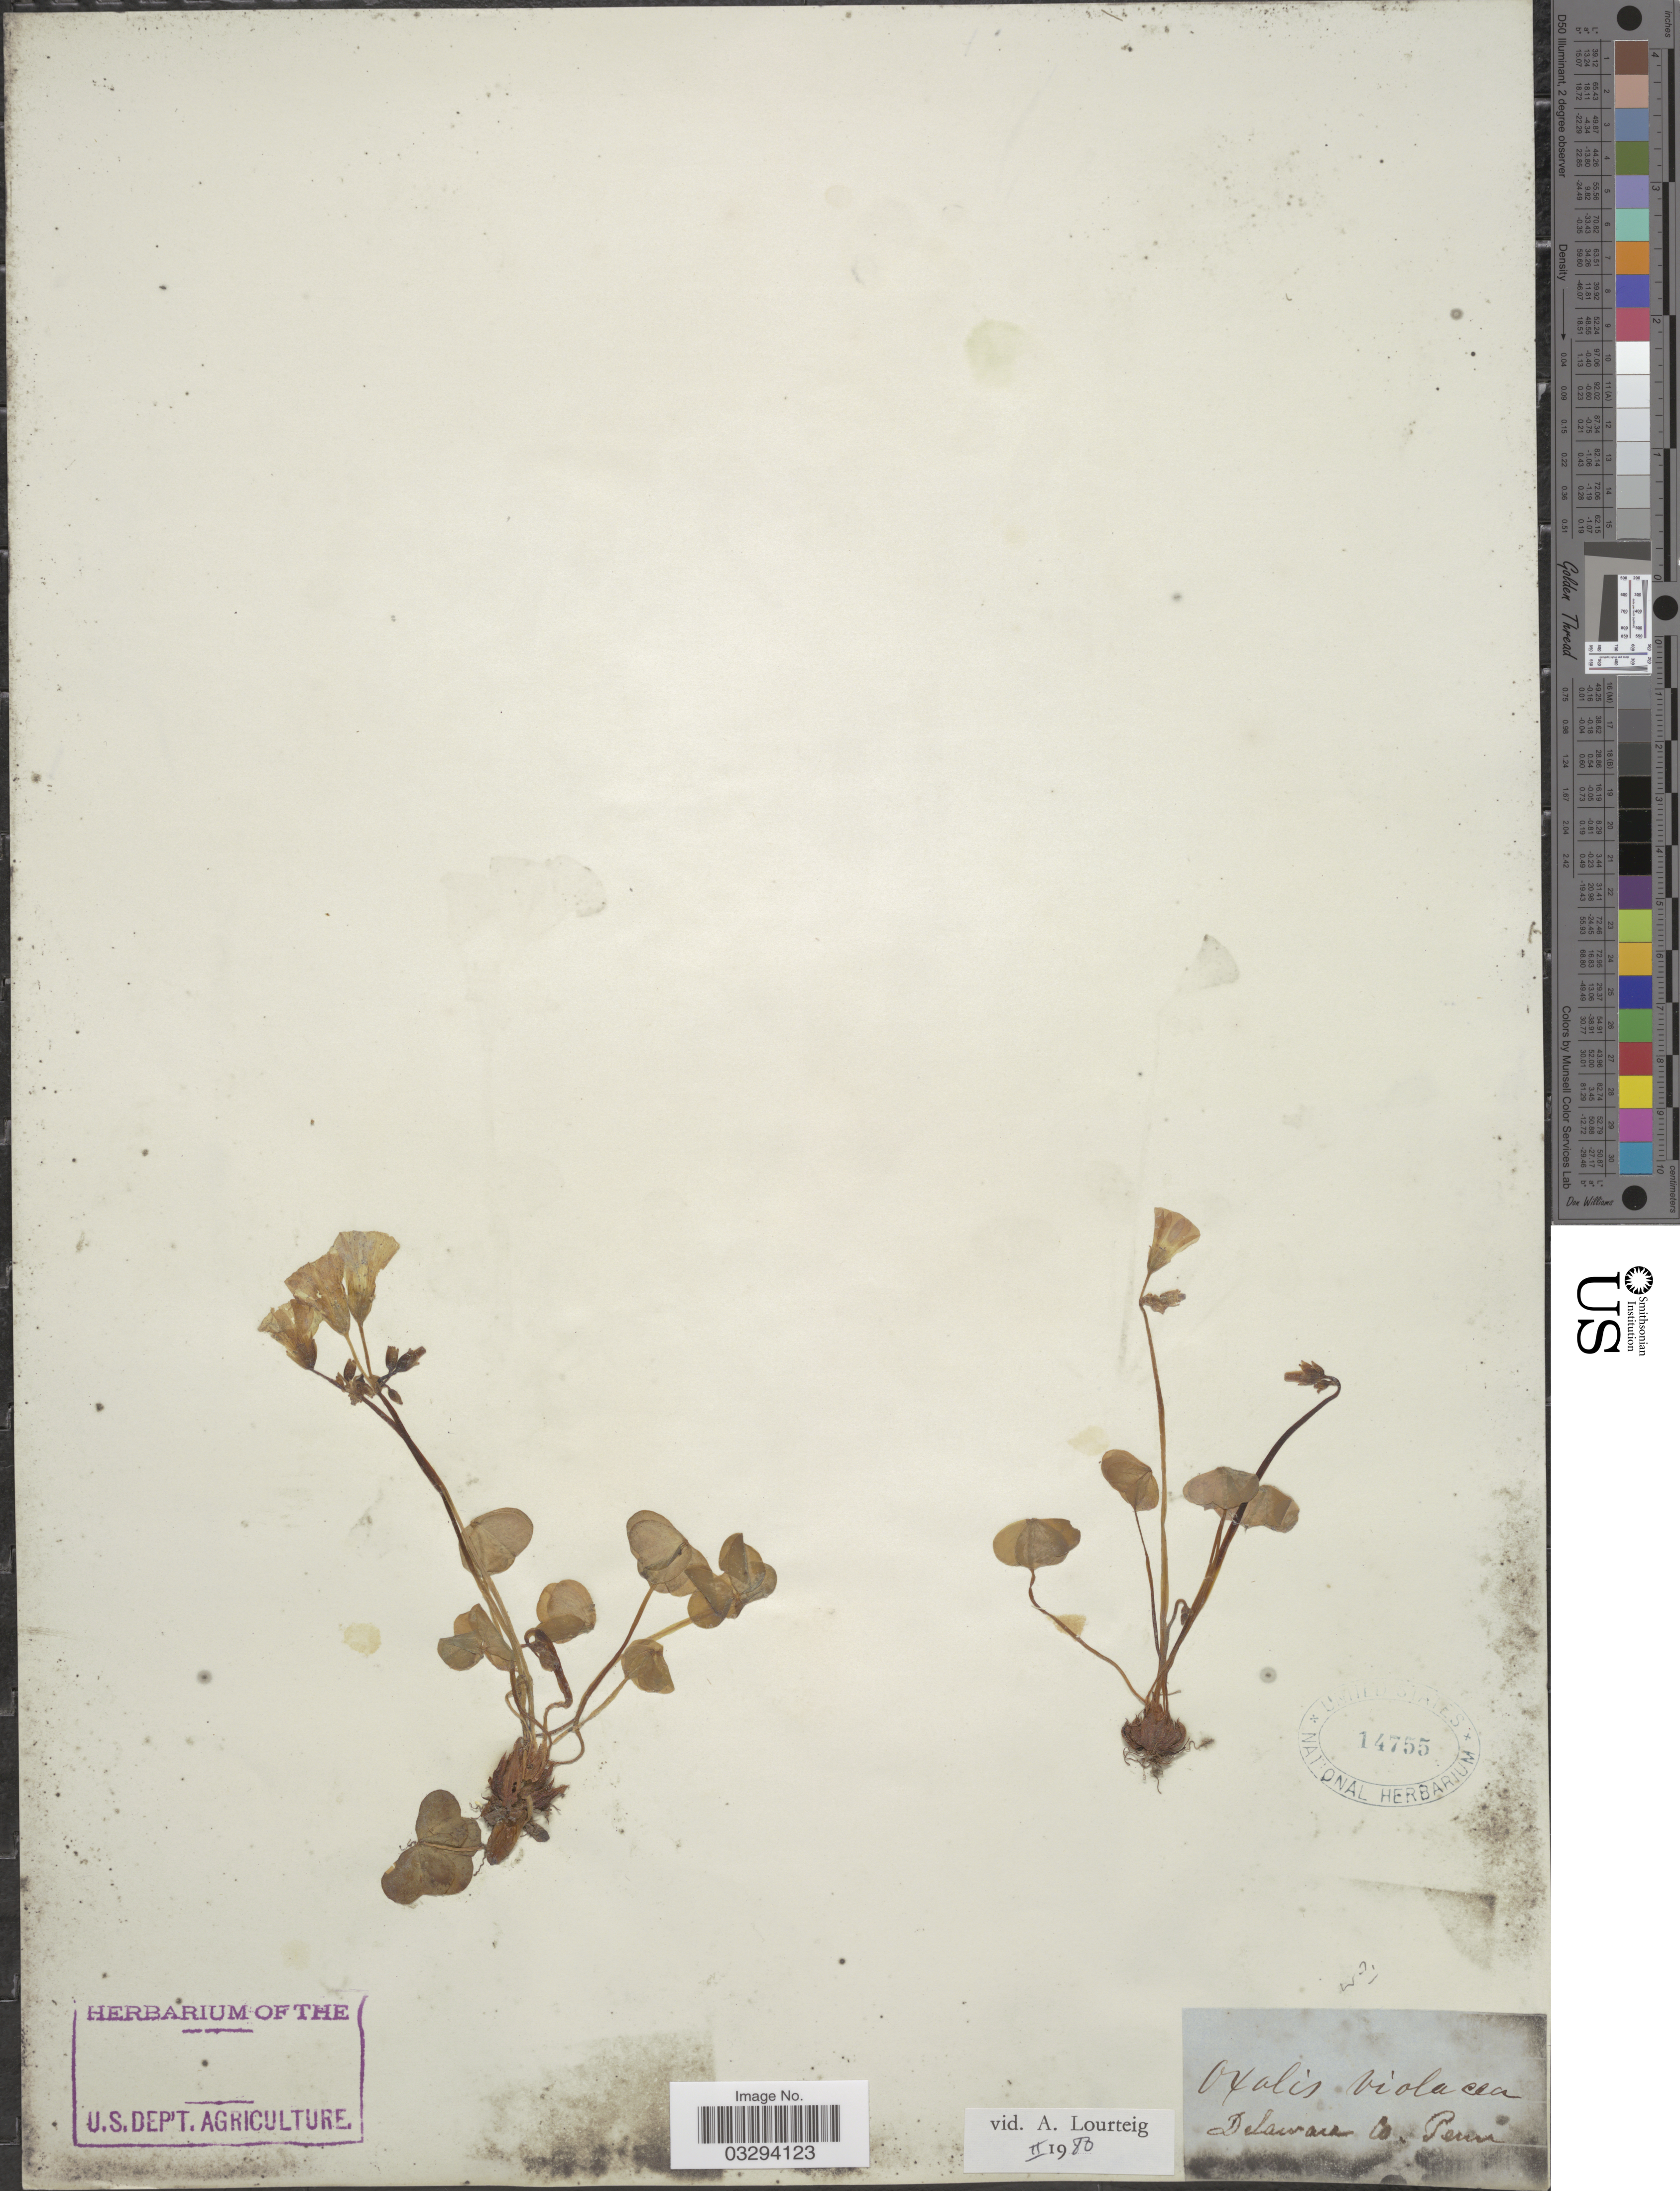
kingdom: Plantae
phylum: Tracheophyta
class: Magnoliopsida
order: Oxalidales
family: Oxalidaceae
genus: Oxalis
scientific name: Oxalis violacea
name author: L.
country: United States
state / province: Pennsylvania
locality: Delaware Co.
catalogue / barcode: US 14755